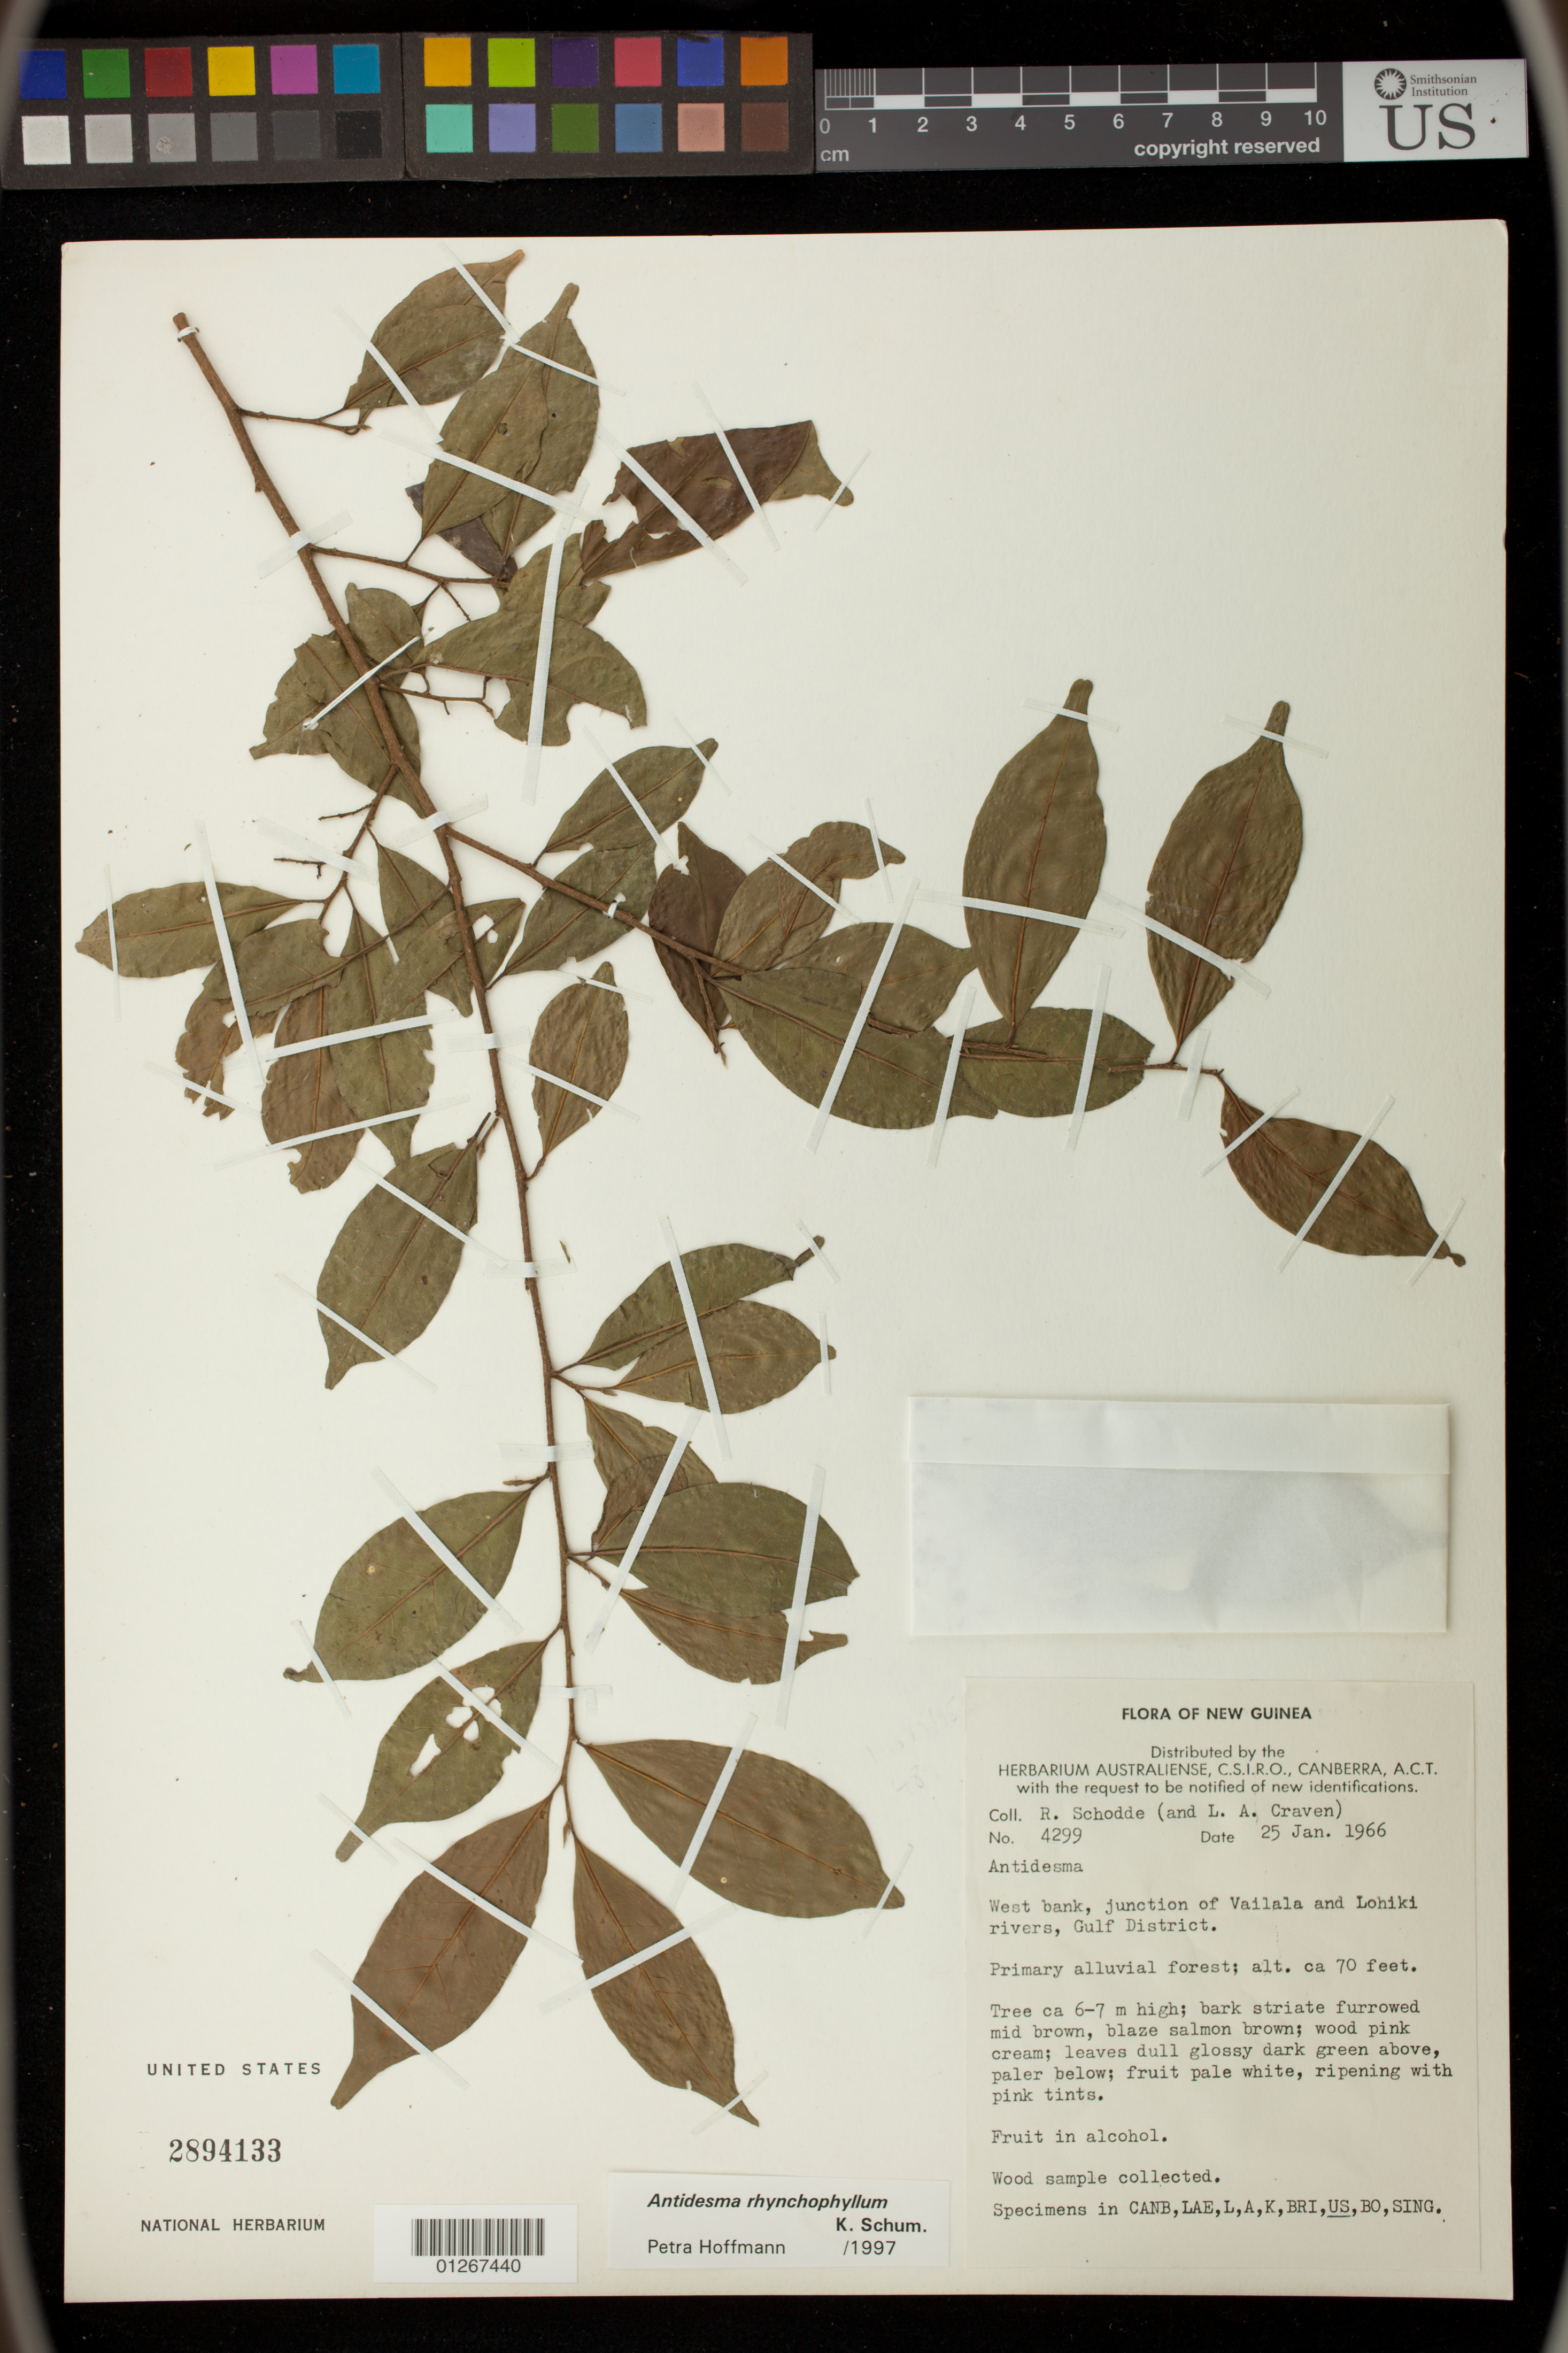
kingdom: Plantae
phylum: Tracheophyta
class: Magnoliopsida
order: Malpighiales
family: Phyllanthaceae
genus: Antidesma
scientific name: Antidesma rhynchophyllum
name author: K. Schum.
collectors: R. Schodde & L. A. Craven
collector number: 4299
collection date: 1966-01-25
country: Papua New Guinea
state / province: Gulf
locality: West bank, junction of Vailala and Lohiki rivers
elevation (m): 21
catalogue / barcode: US 2894133